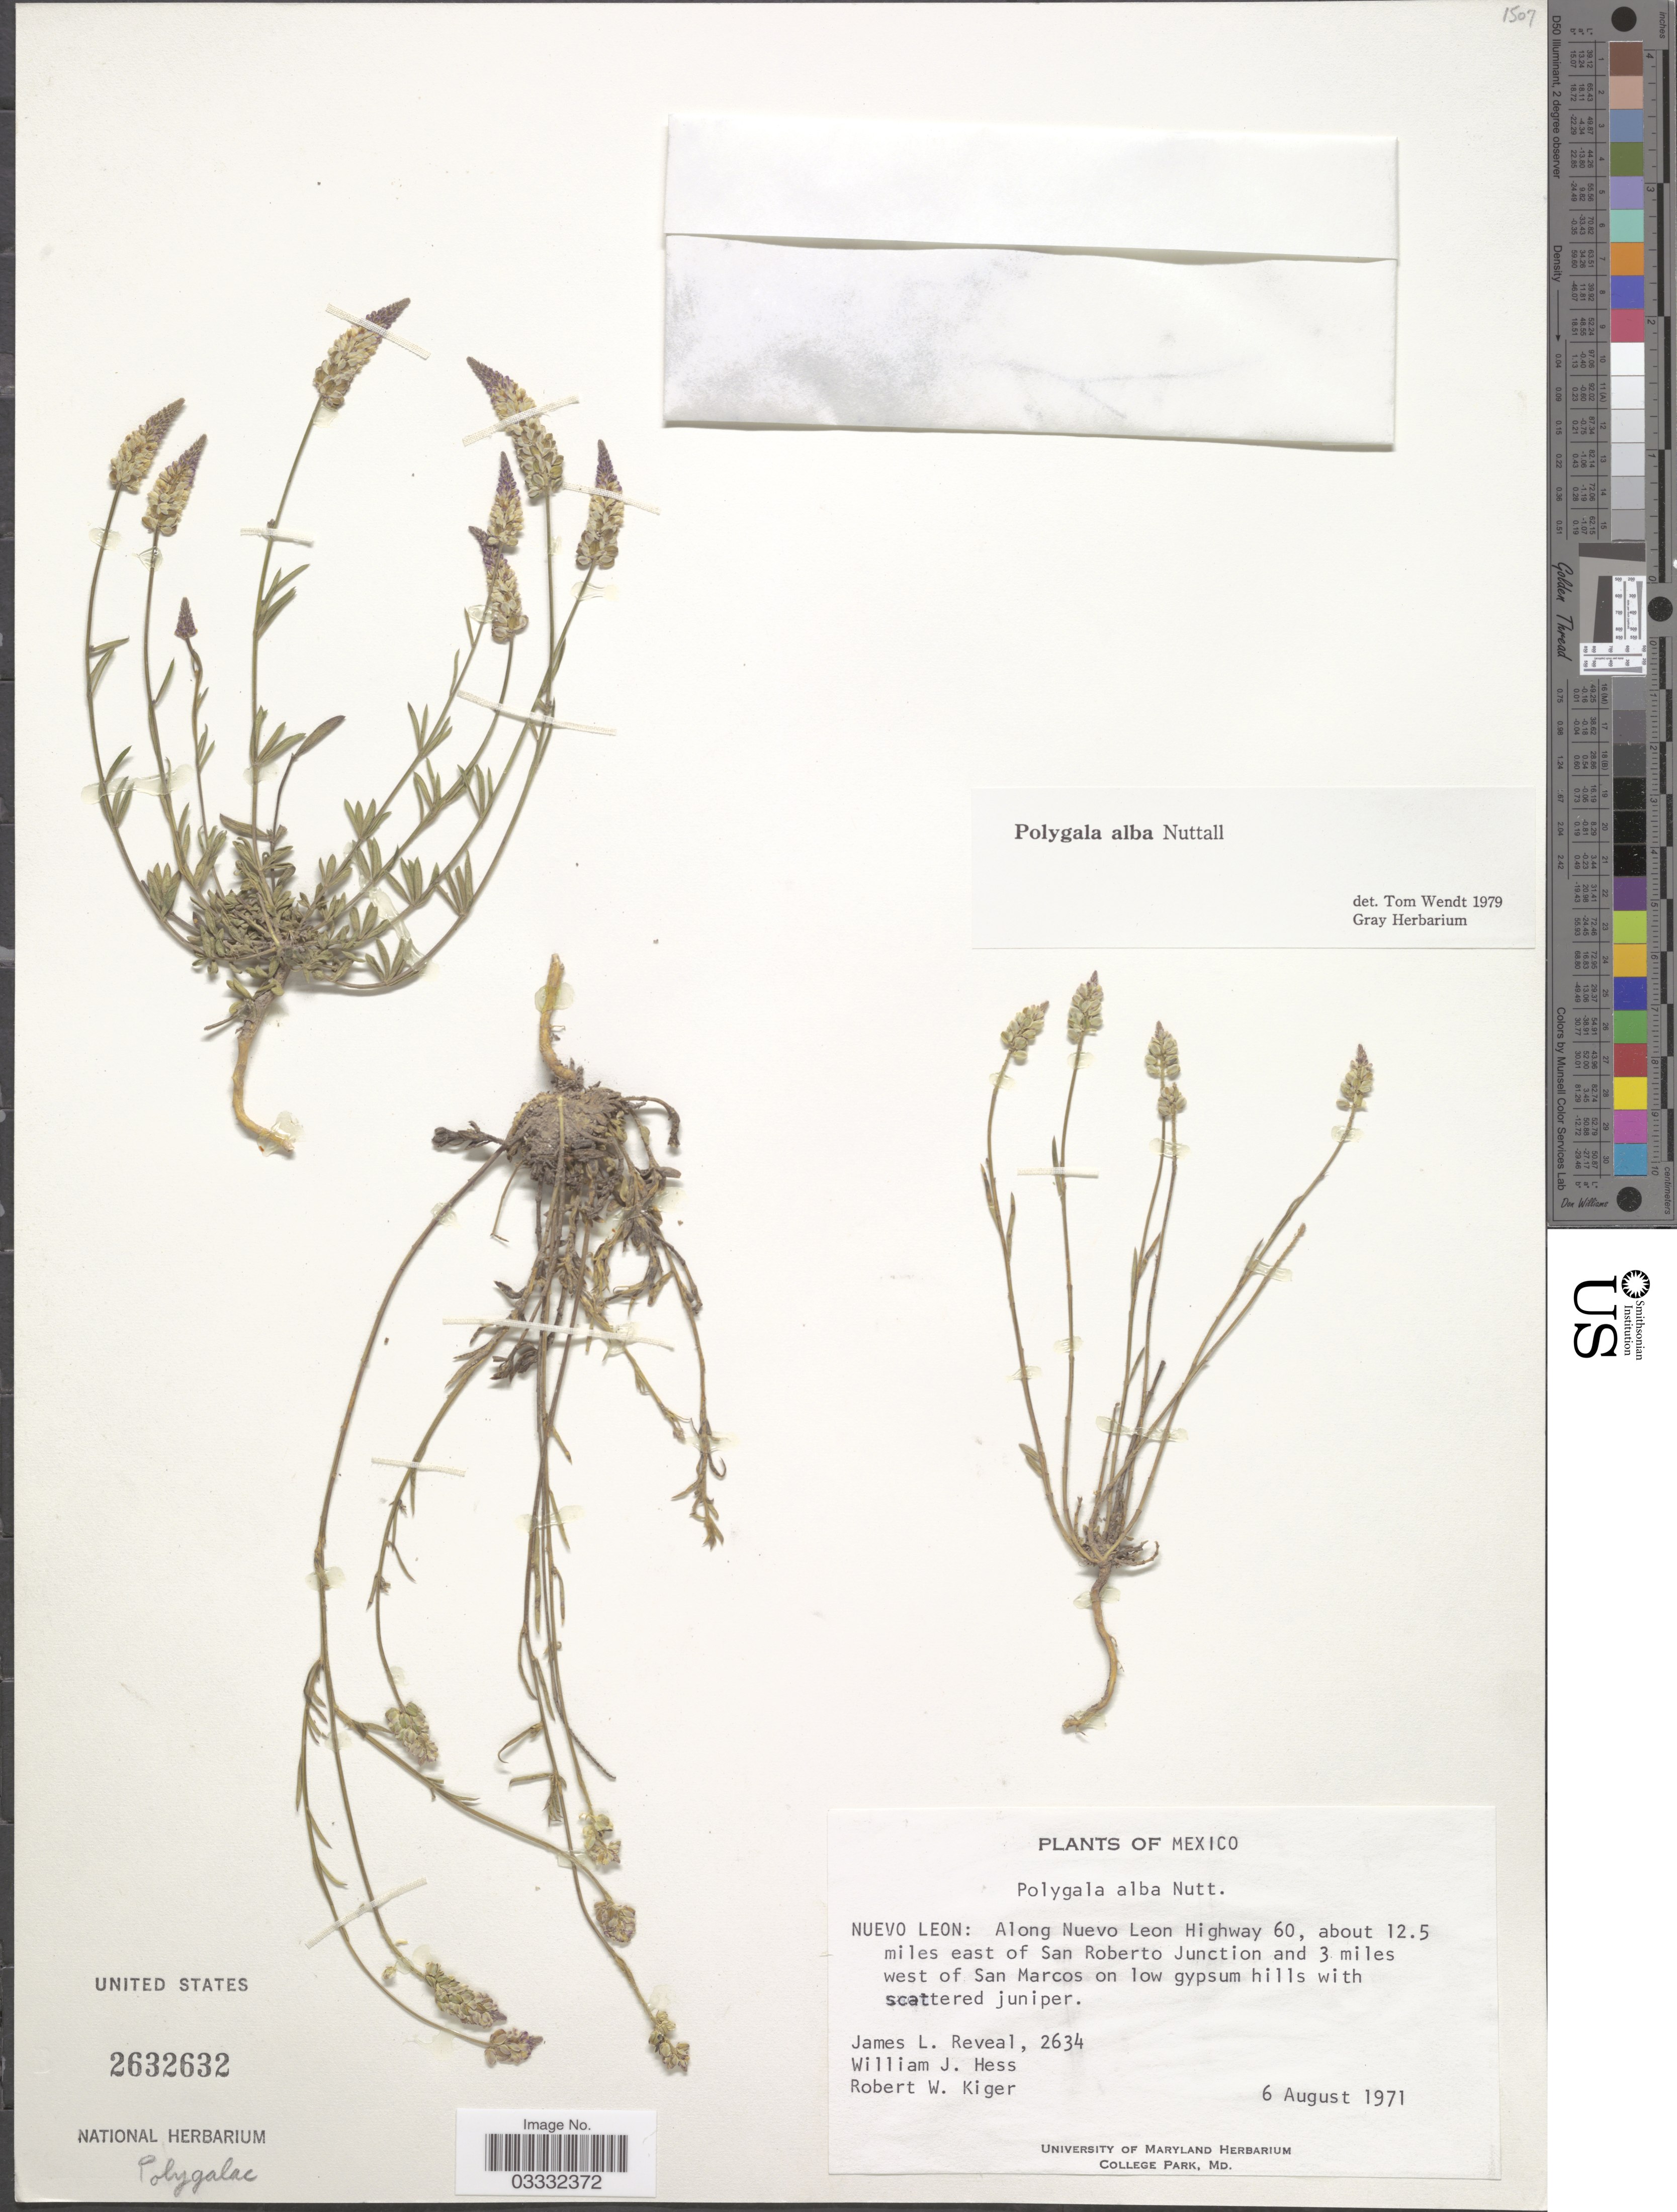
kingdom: Plantae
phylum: Tracheophyta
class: Magnoliopsida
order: Fabales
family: Polygalaceae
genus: Polygala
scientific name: Polygala alba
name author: Nutt.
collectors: J. L. Reveal, W. Hess & R. Kiger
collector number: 2634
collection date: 1971-08-06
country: Mexico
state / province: Nuevo León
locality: Along Nuevo Leon Highway 60, about 12.5 miles east of San Roberto Junction and 3 miles west of San Marcos.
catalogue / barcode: US 2632632